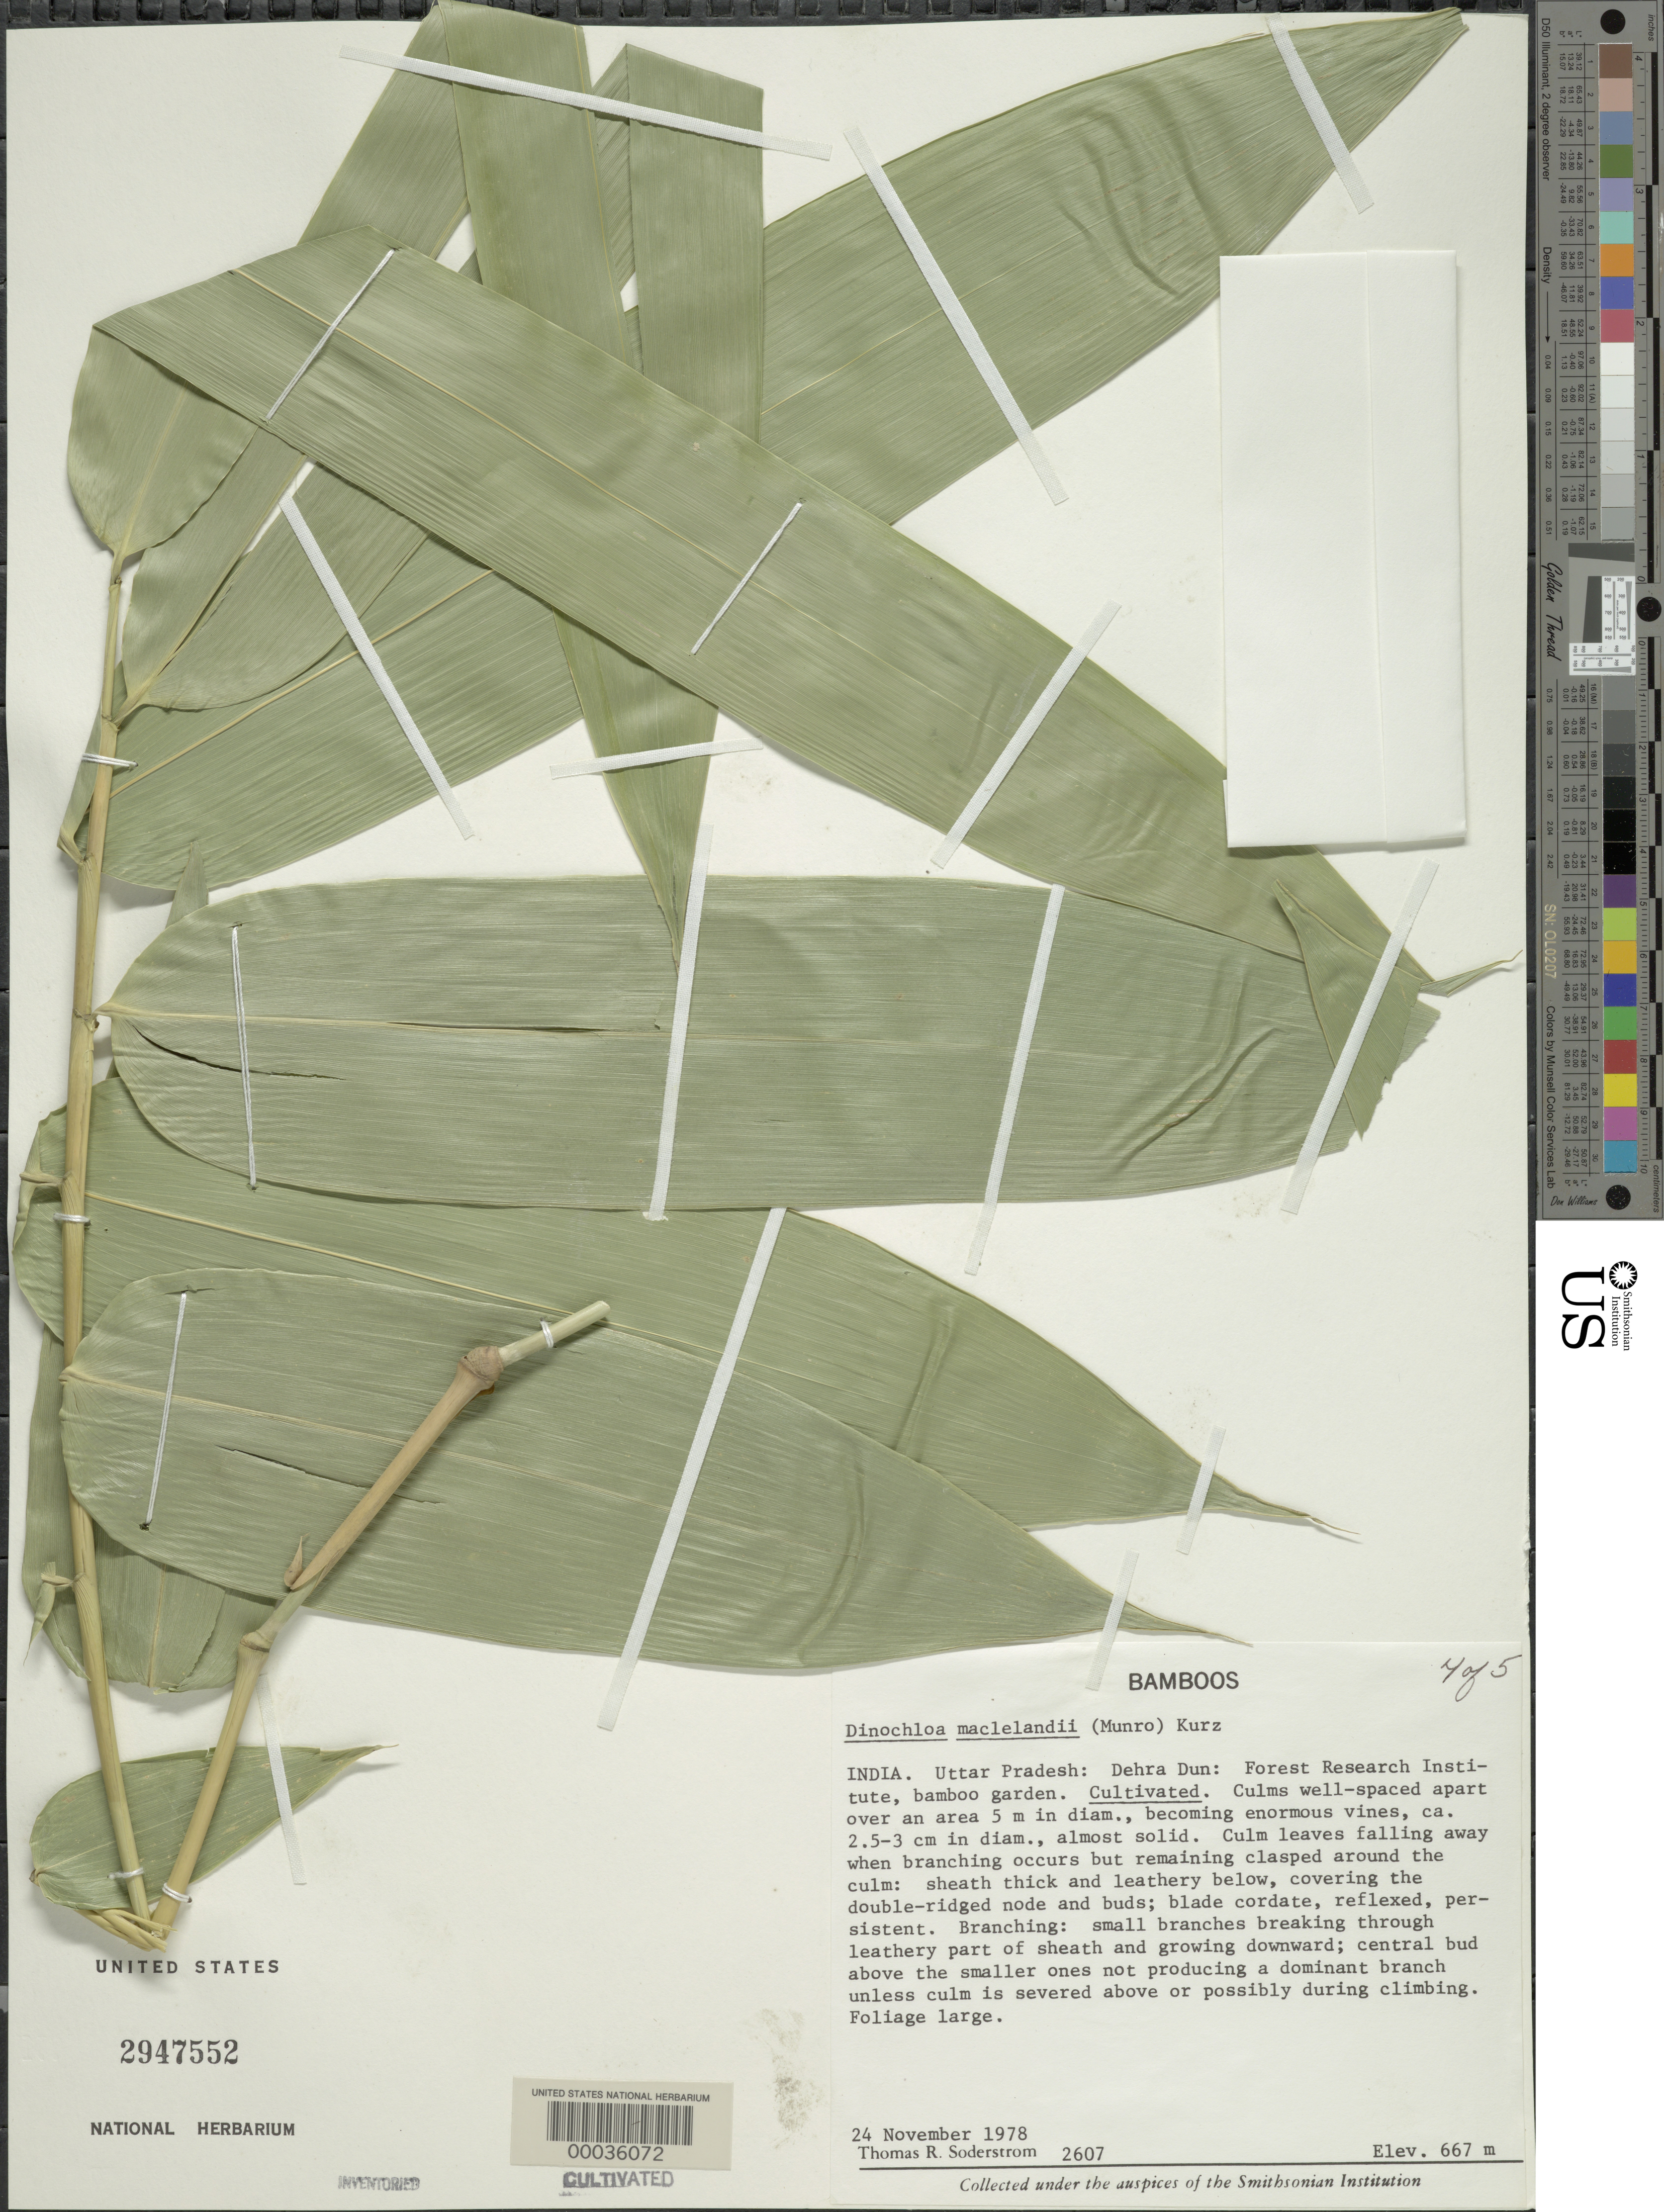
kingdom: Plantae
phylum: Tracheophyta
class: Liliopsida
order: Poales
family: Poaceae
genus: Dinochloa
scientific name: Dinochloa maclellandii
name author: Kurz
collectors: T. R. Soderstrom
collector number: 2607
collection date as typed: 24 Nov 1978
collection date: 1978-11-24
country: India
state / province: Uttar Pradesh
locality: Dehra dun, forest research institute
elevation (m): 667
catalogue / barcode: US 2947552